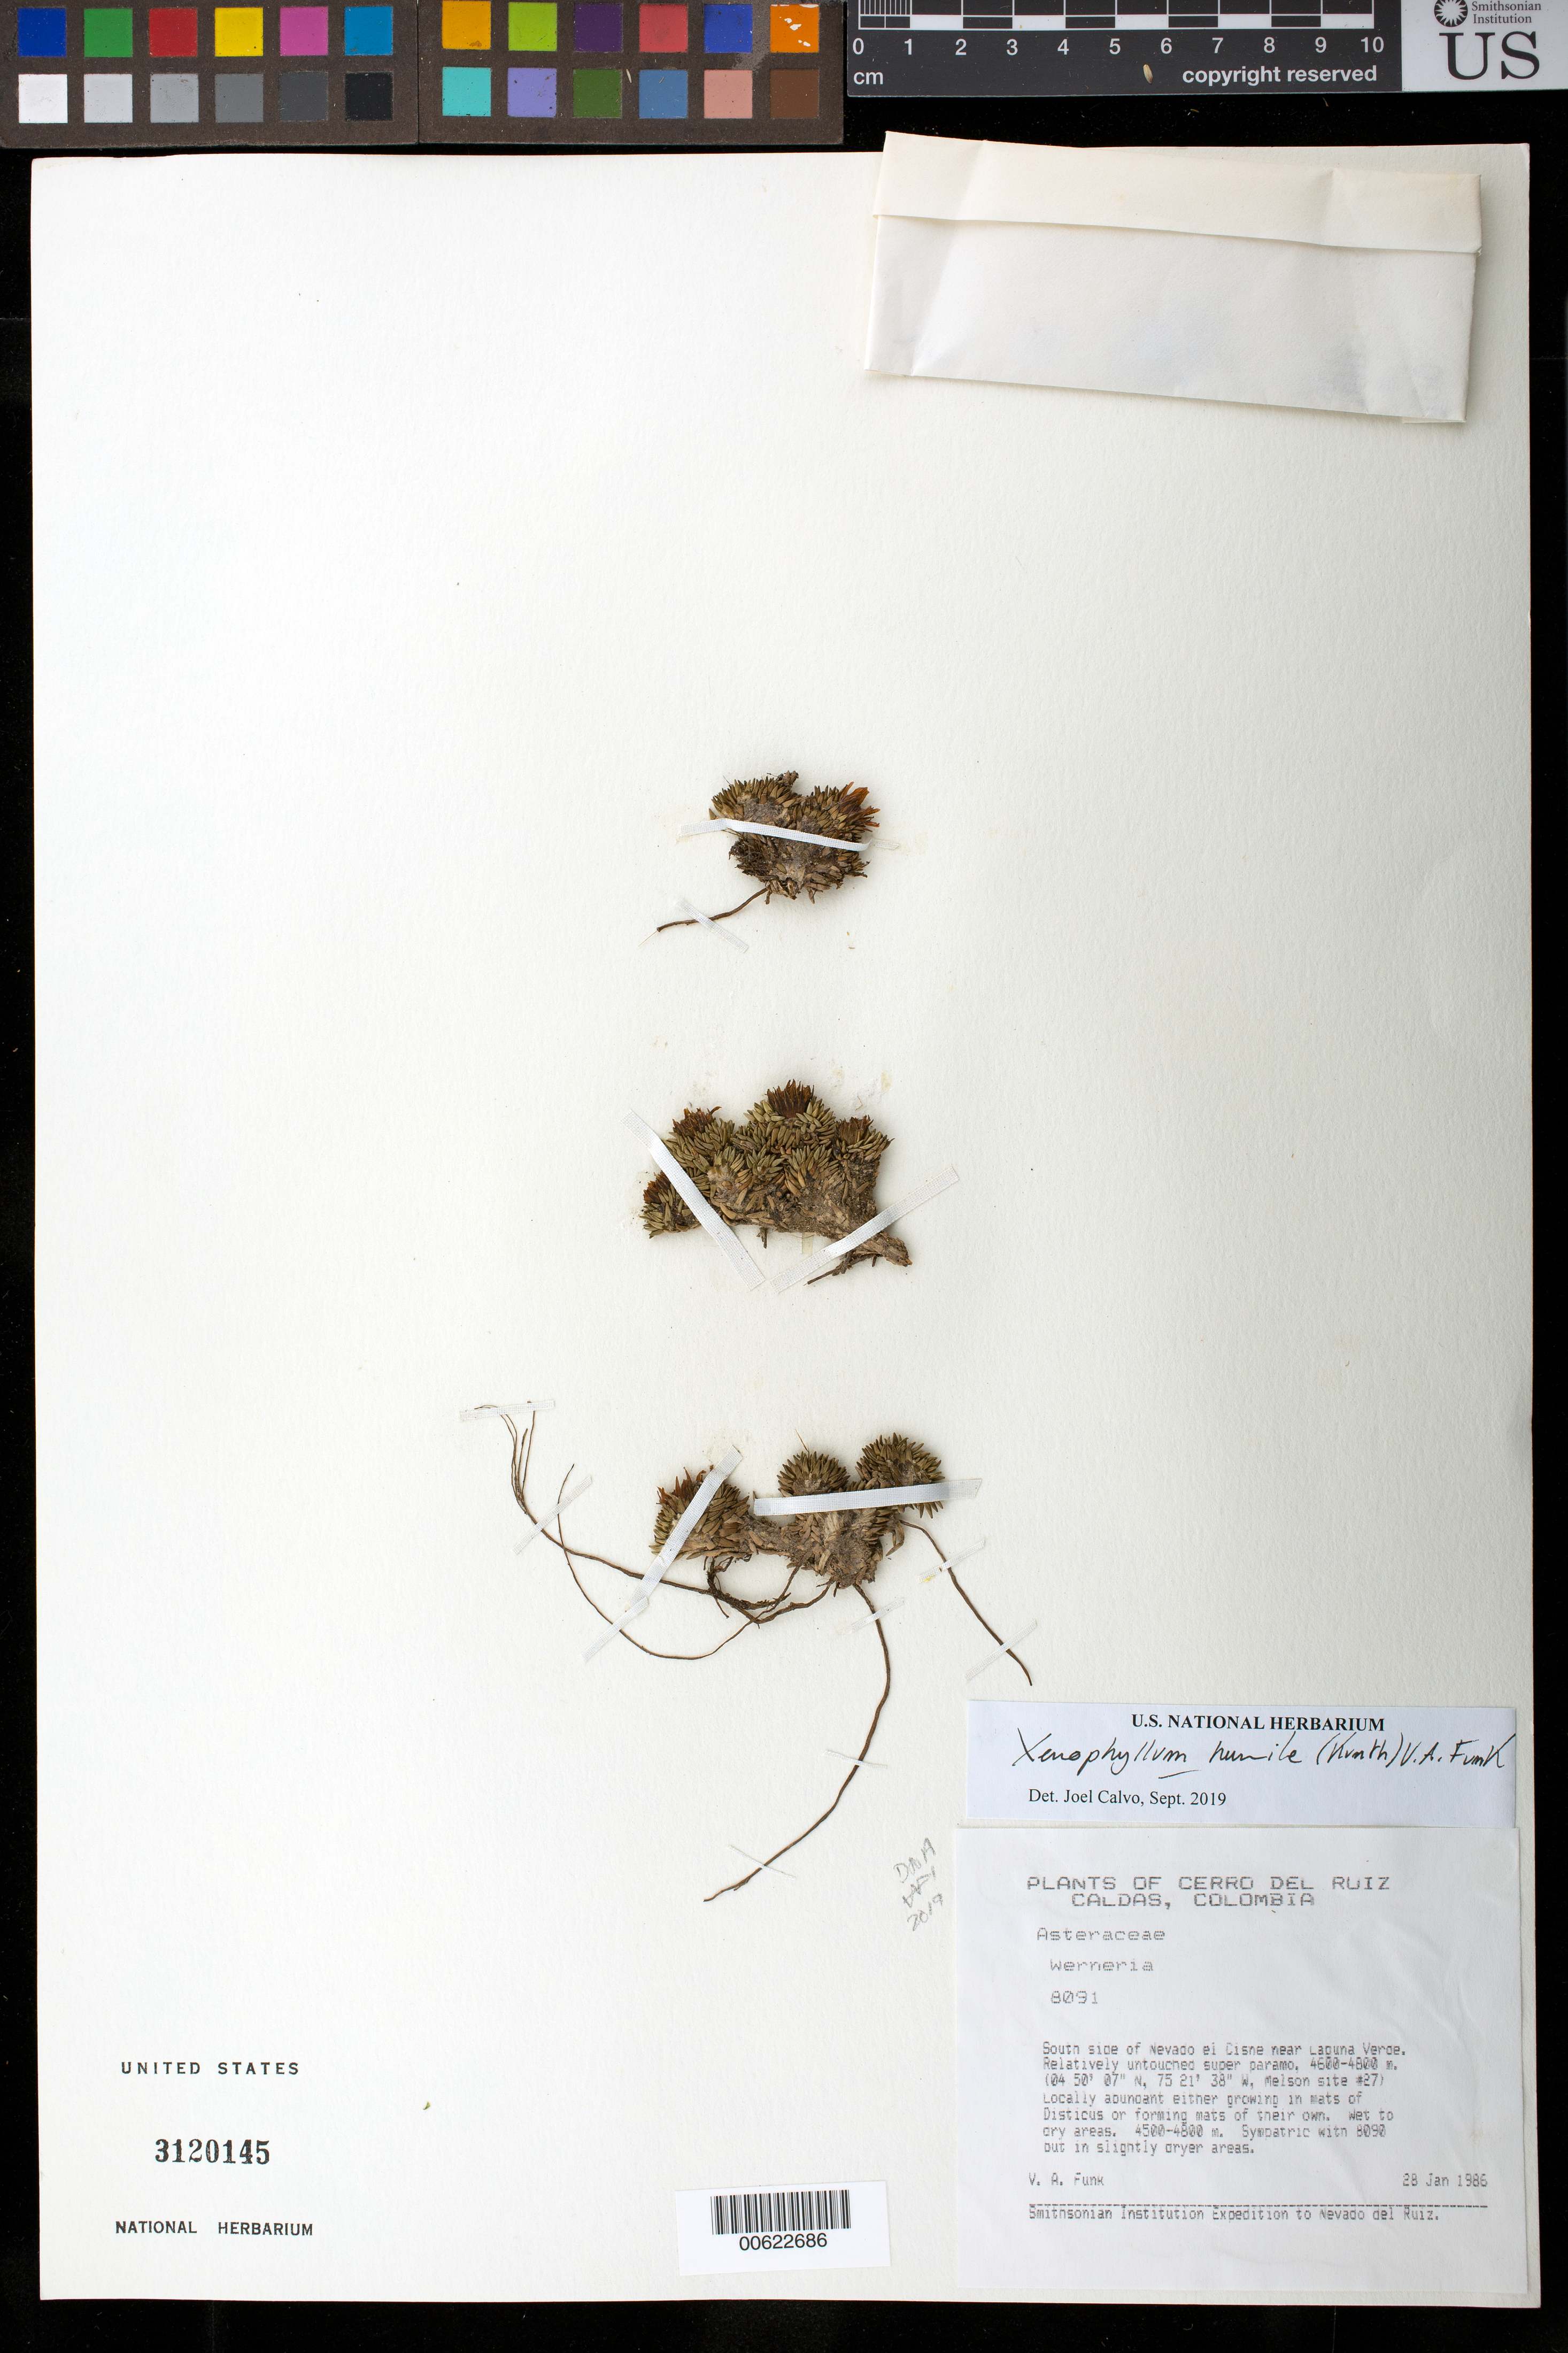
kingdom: Plantae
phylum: Tracheophyta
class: Magnoliopsida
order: Asterales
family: Asteraceae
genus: Xenophyllum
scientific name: Xenophyllum humile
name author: (Kunth) V.A. Funk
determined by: Calvo, Joel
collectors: V. Funk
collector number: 8091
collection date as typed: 28-Jan-86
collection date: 1986-01-28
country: Colombia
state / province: Caldas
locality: Cerro del Ruíz. S side of Nevado el Cisne near Laguna Verde. Melson site #27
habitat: Relatively untouched páramo.Either growing in mats of Disticus ETC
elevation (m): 4500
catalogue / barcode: US 3120145